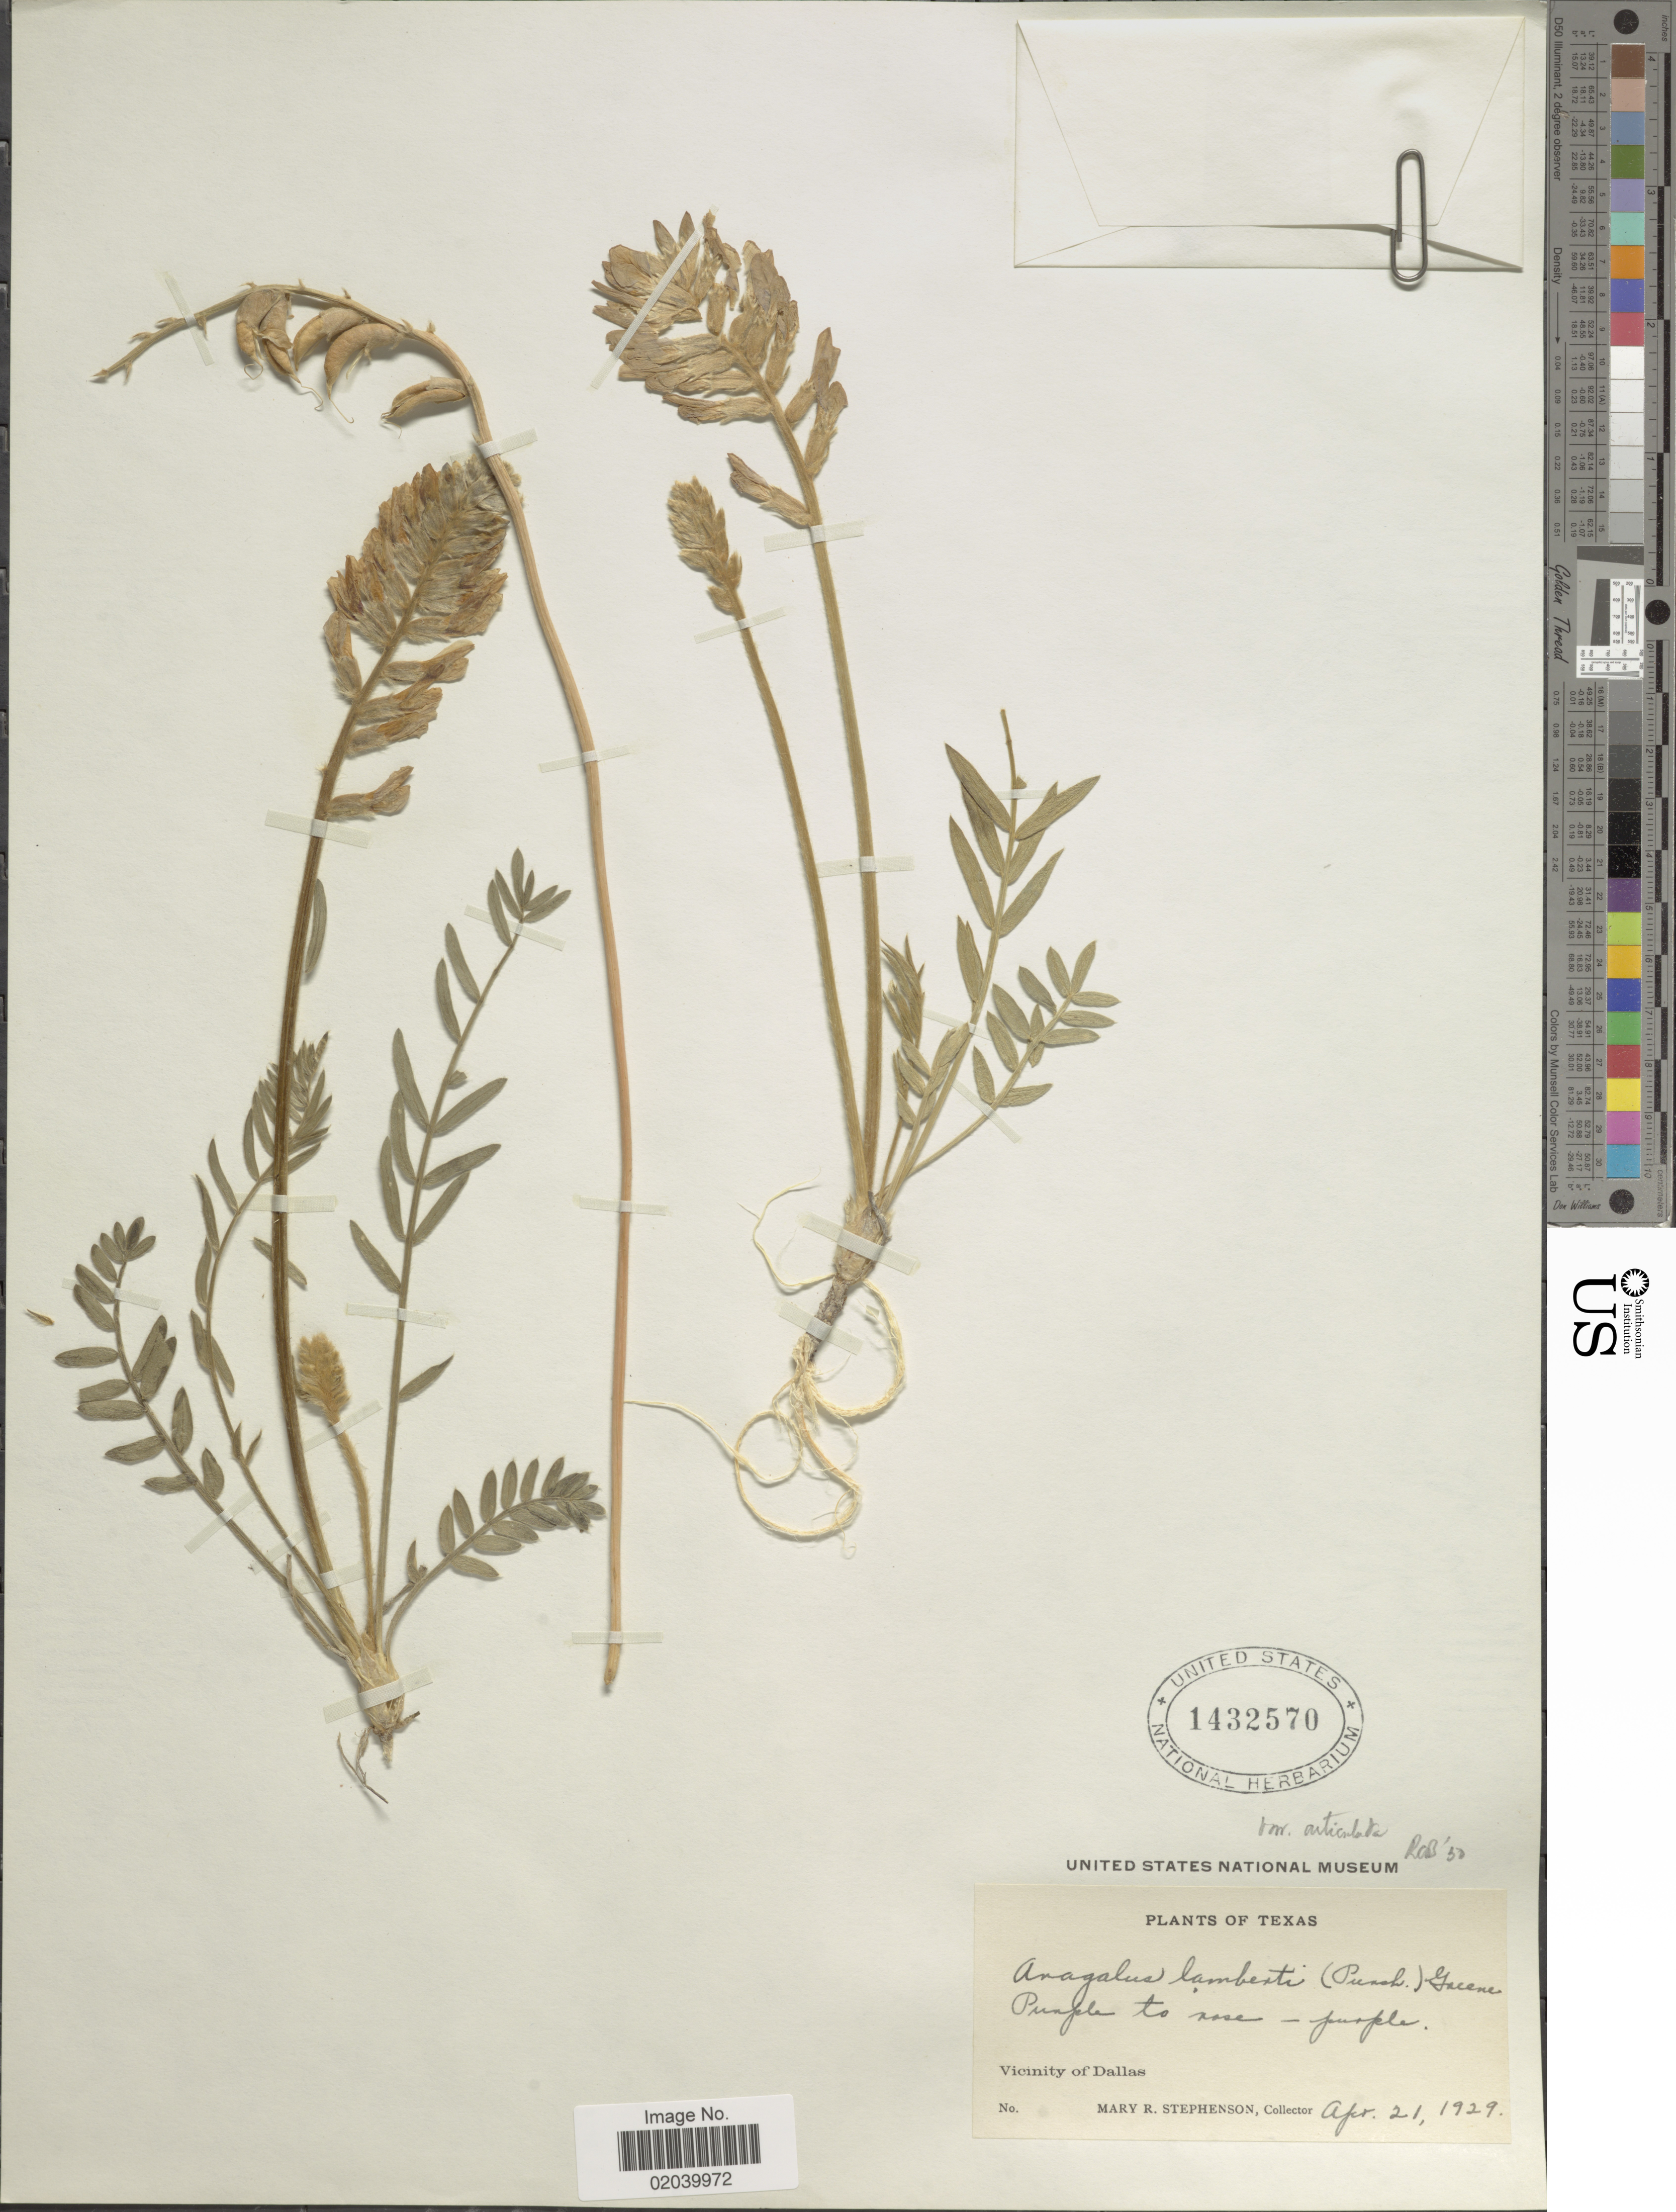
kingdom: Plantae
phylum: Tracheophyta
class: Magnoliopsida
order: Fabales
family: Fabaceae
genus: Oxytropis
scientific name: Oxytropis lambertii var. articulata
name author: (Greene) Barneby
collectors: M. Stephenson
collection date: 1929-04-21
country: United States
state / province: Texas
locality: Vicinity of Dallas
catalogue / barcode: US 1432570